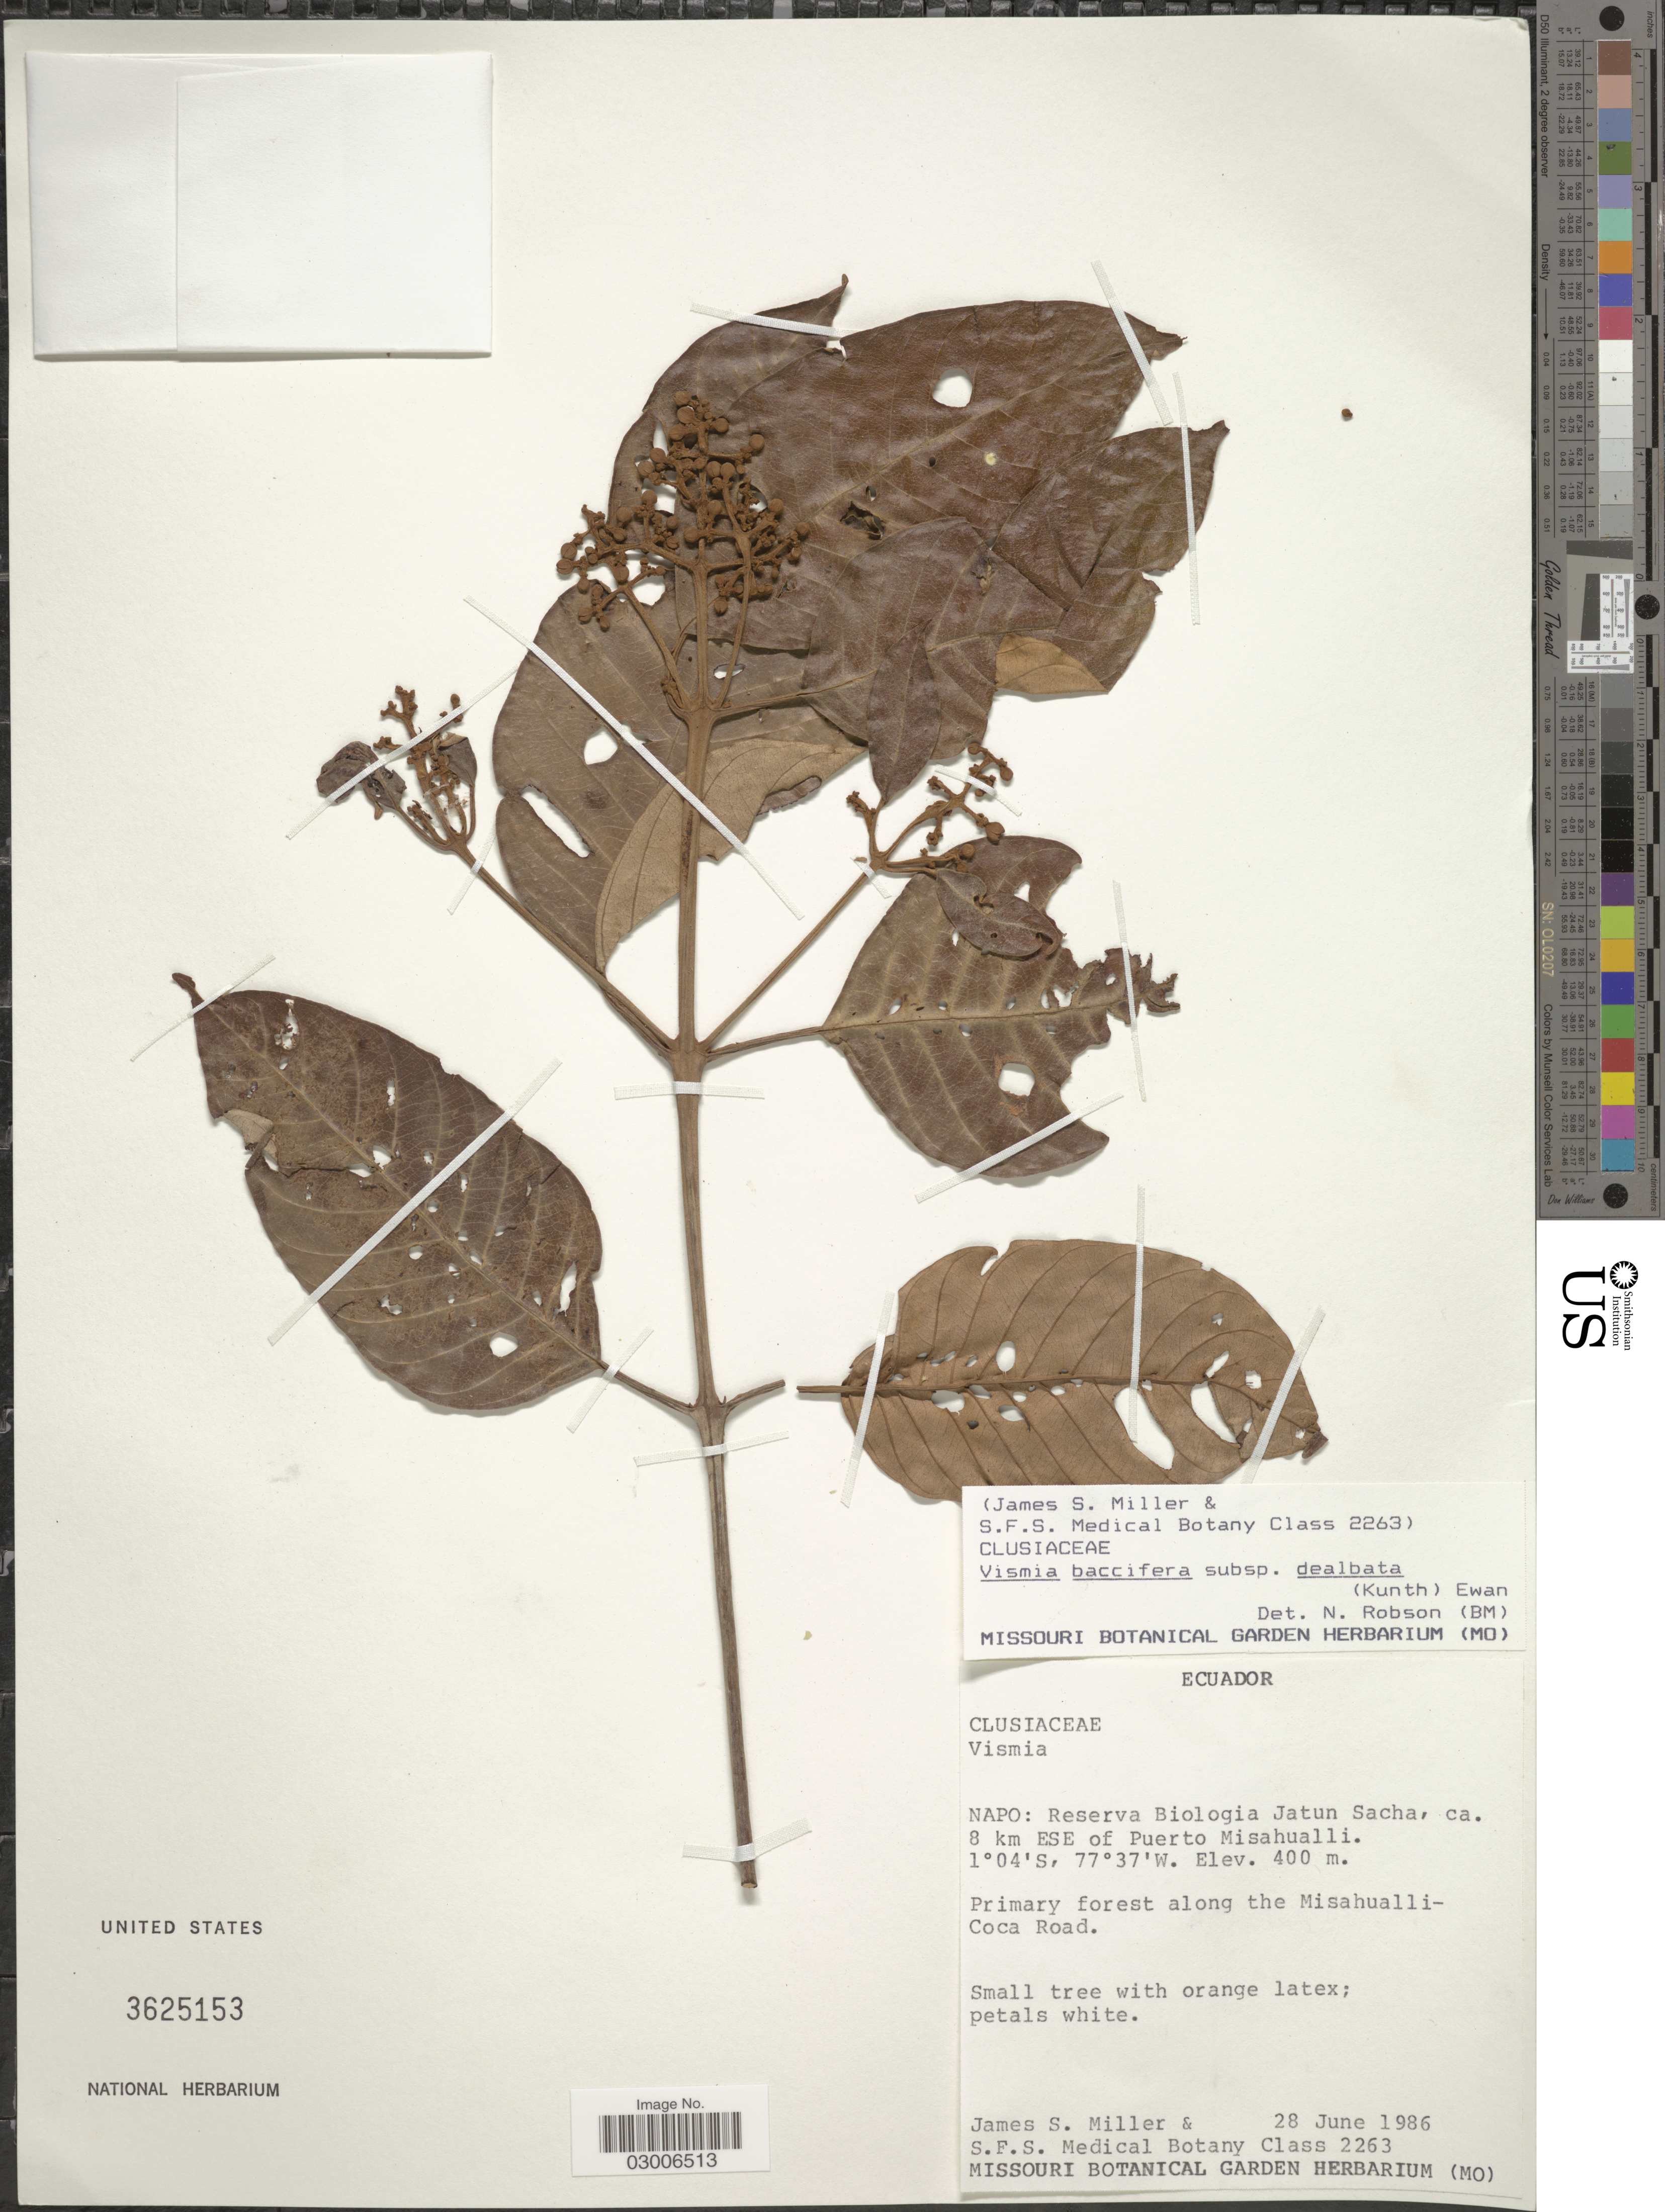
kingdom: Plantae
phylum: Tracheophyta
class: Magnoliopsida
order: Malpighiales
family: Hypericaceae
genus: Vismia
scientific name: Vismia baccifera subsp. dealbata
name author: (Kunth) Ewan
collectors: J. S. Miller & S.F.S. Medical Botany Class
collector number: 2263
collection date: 1986-06-28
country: Ecuador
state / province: Napo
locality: Reserva Biologia Jatun Sacha, ca. 8 km ESE of Puerto Misahualli, Primary forest along the Misahualli-Coca Road.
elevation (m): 400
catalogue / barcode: US 3625153